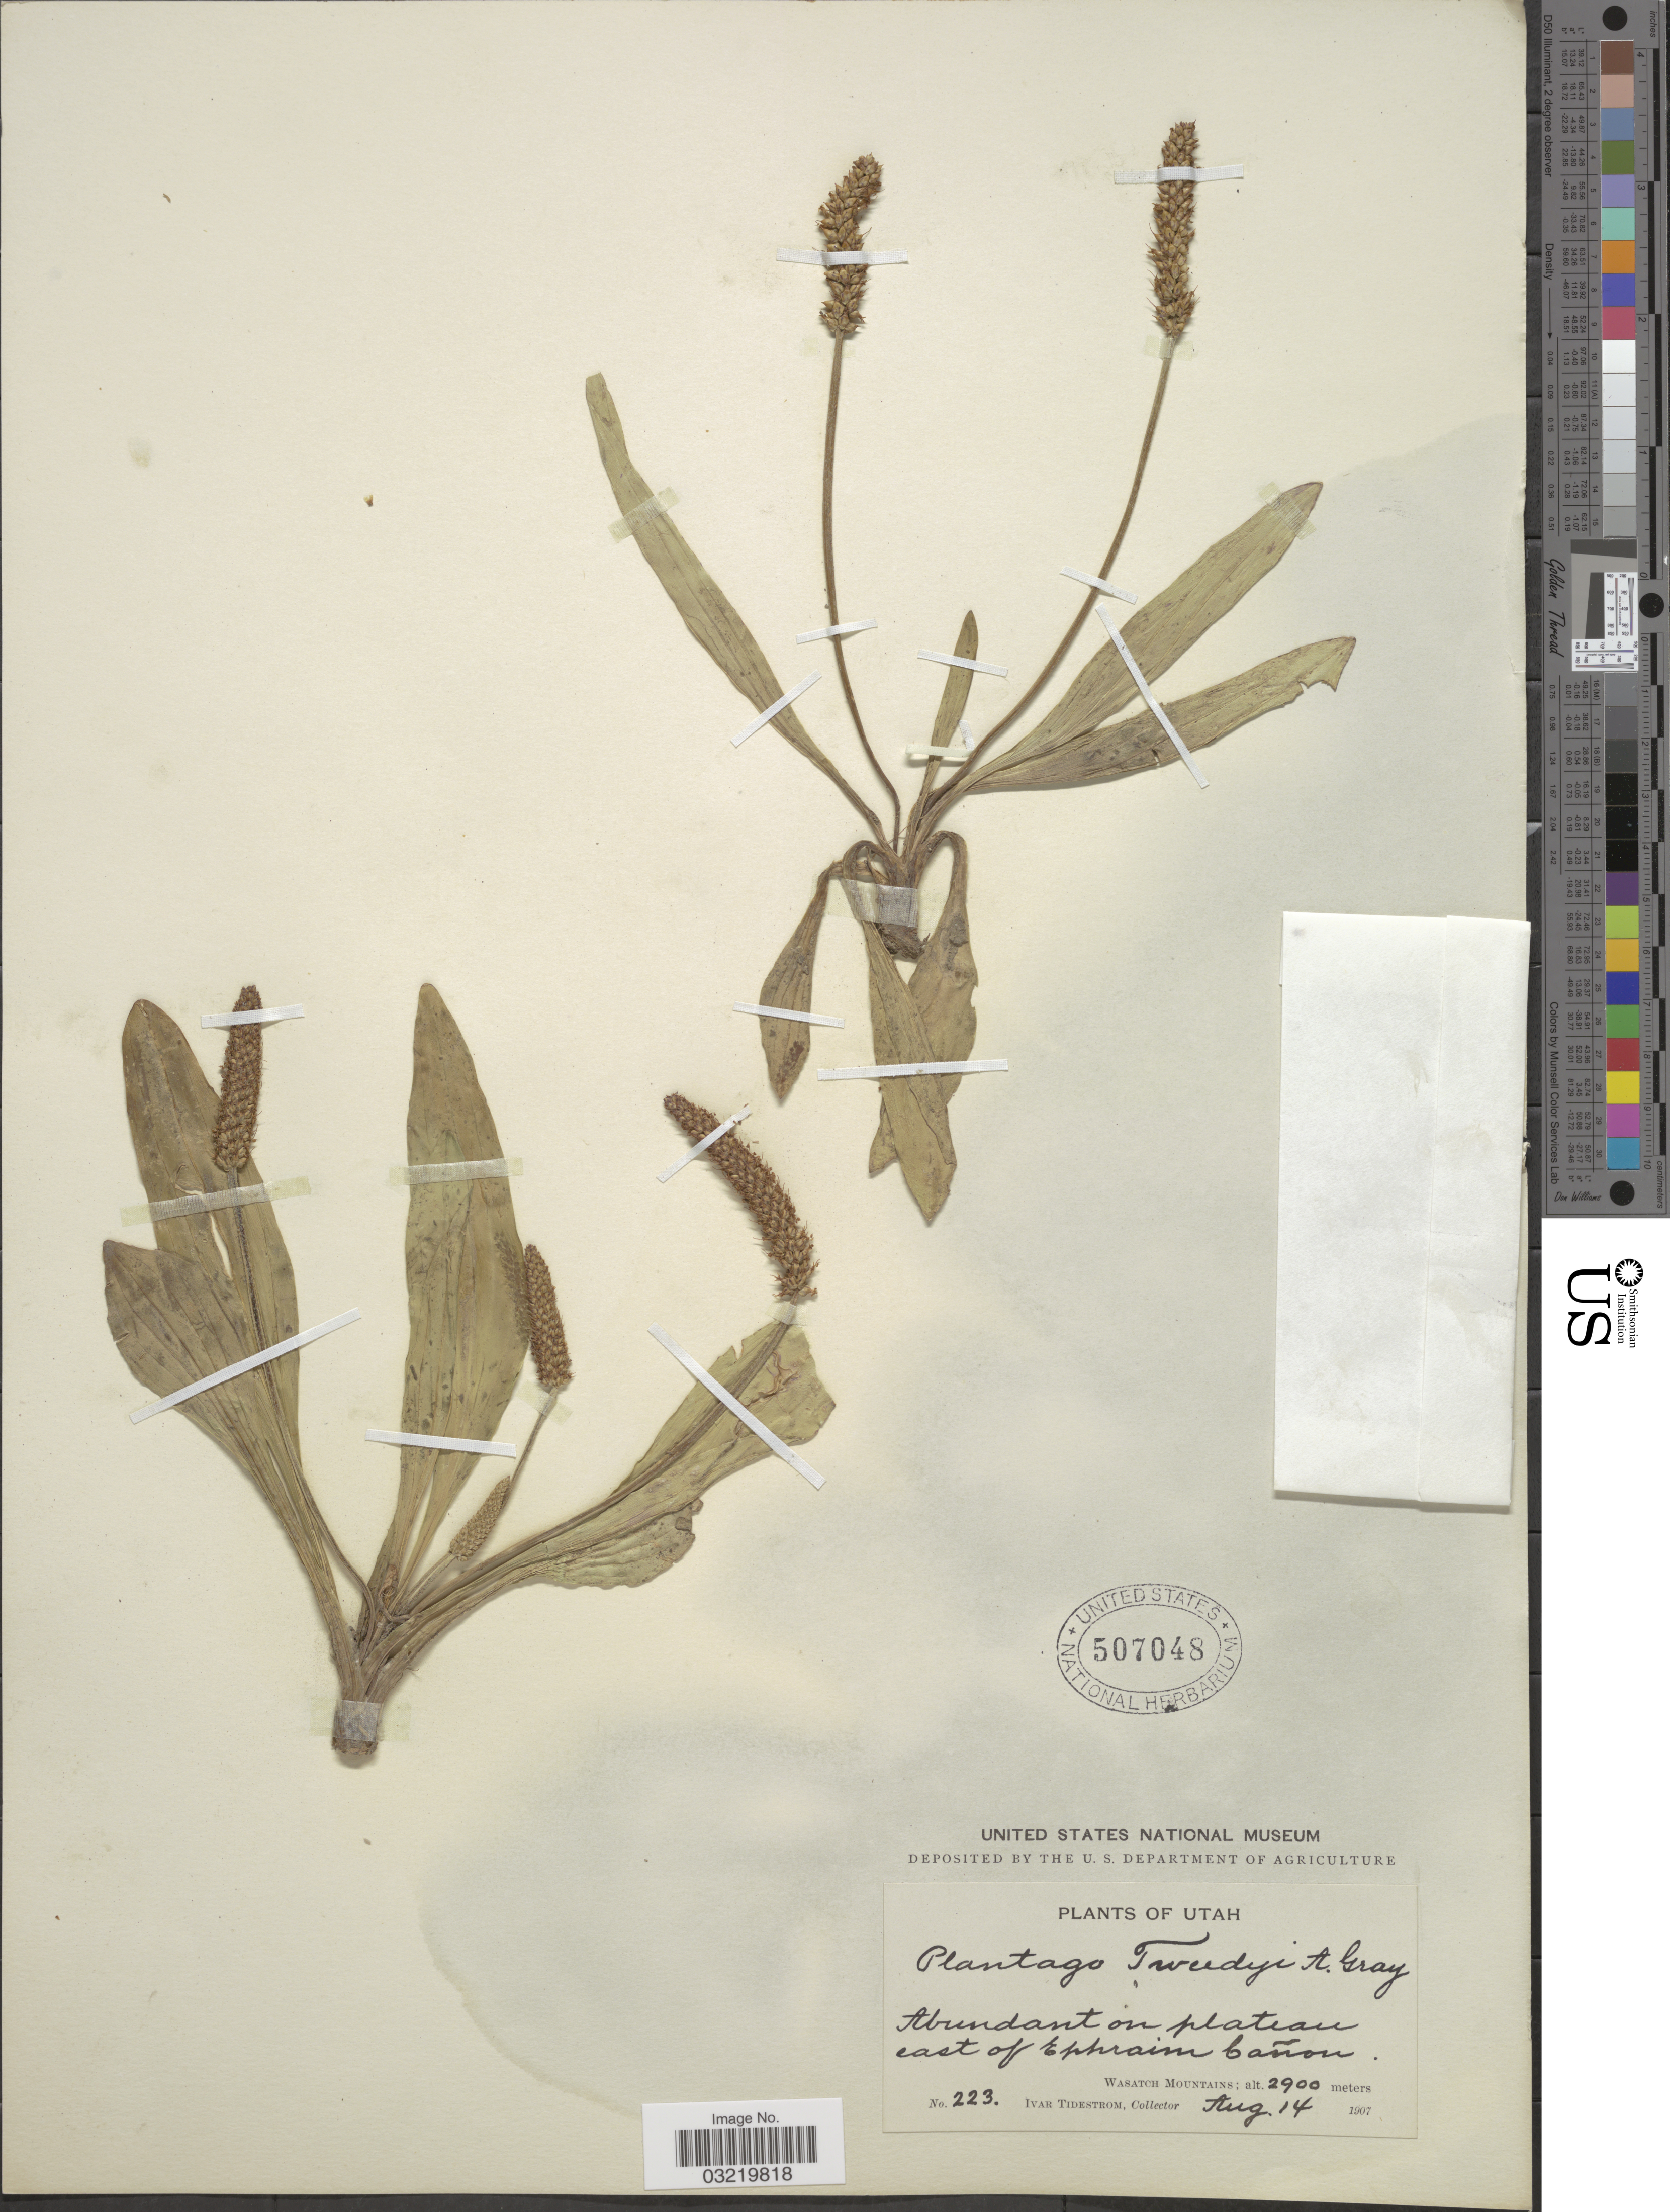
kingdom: Plantae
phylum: Tracheophyta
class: Magnoliopsida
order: Lamiales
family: Plantaginaceae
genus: Plantago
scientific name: Plantago tweedyi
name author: A. Gray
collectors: I. F. Tidestrom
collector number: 223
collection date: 1907-08-14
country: United States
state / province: Utah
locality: Abundant on plateau east of Ephraim Cañon. Wasatch Mountains.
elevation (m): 2900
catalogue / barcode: US 507048